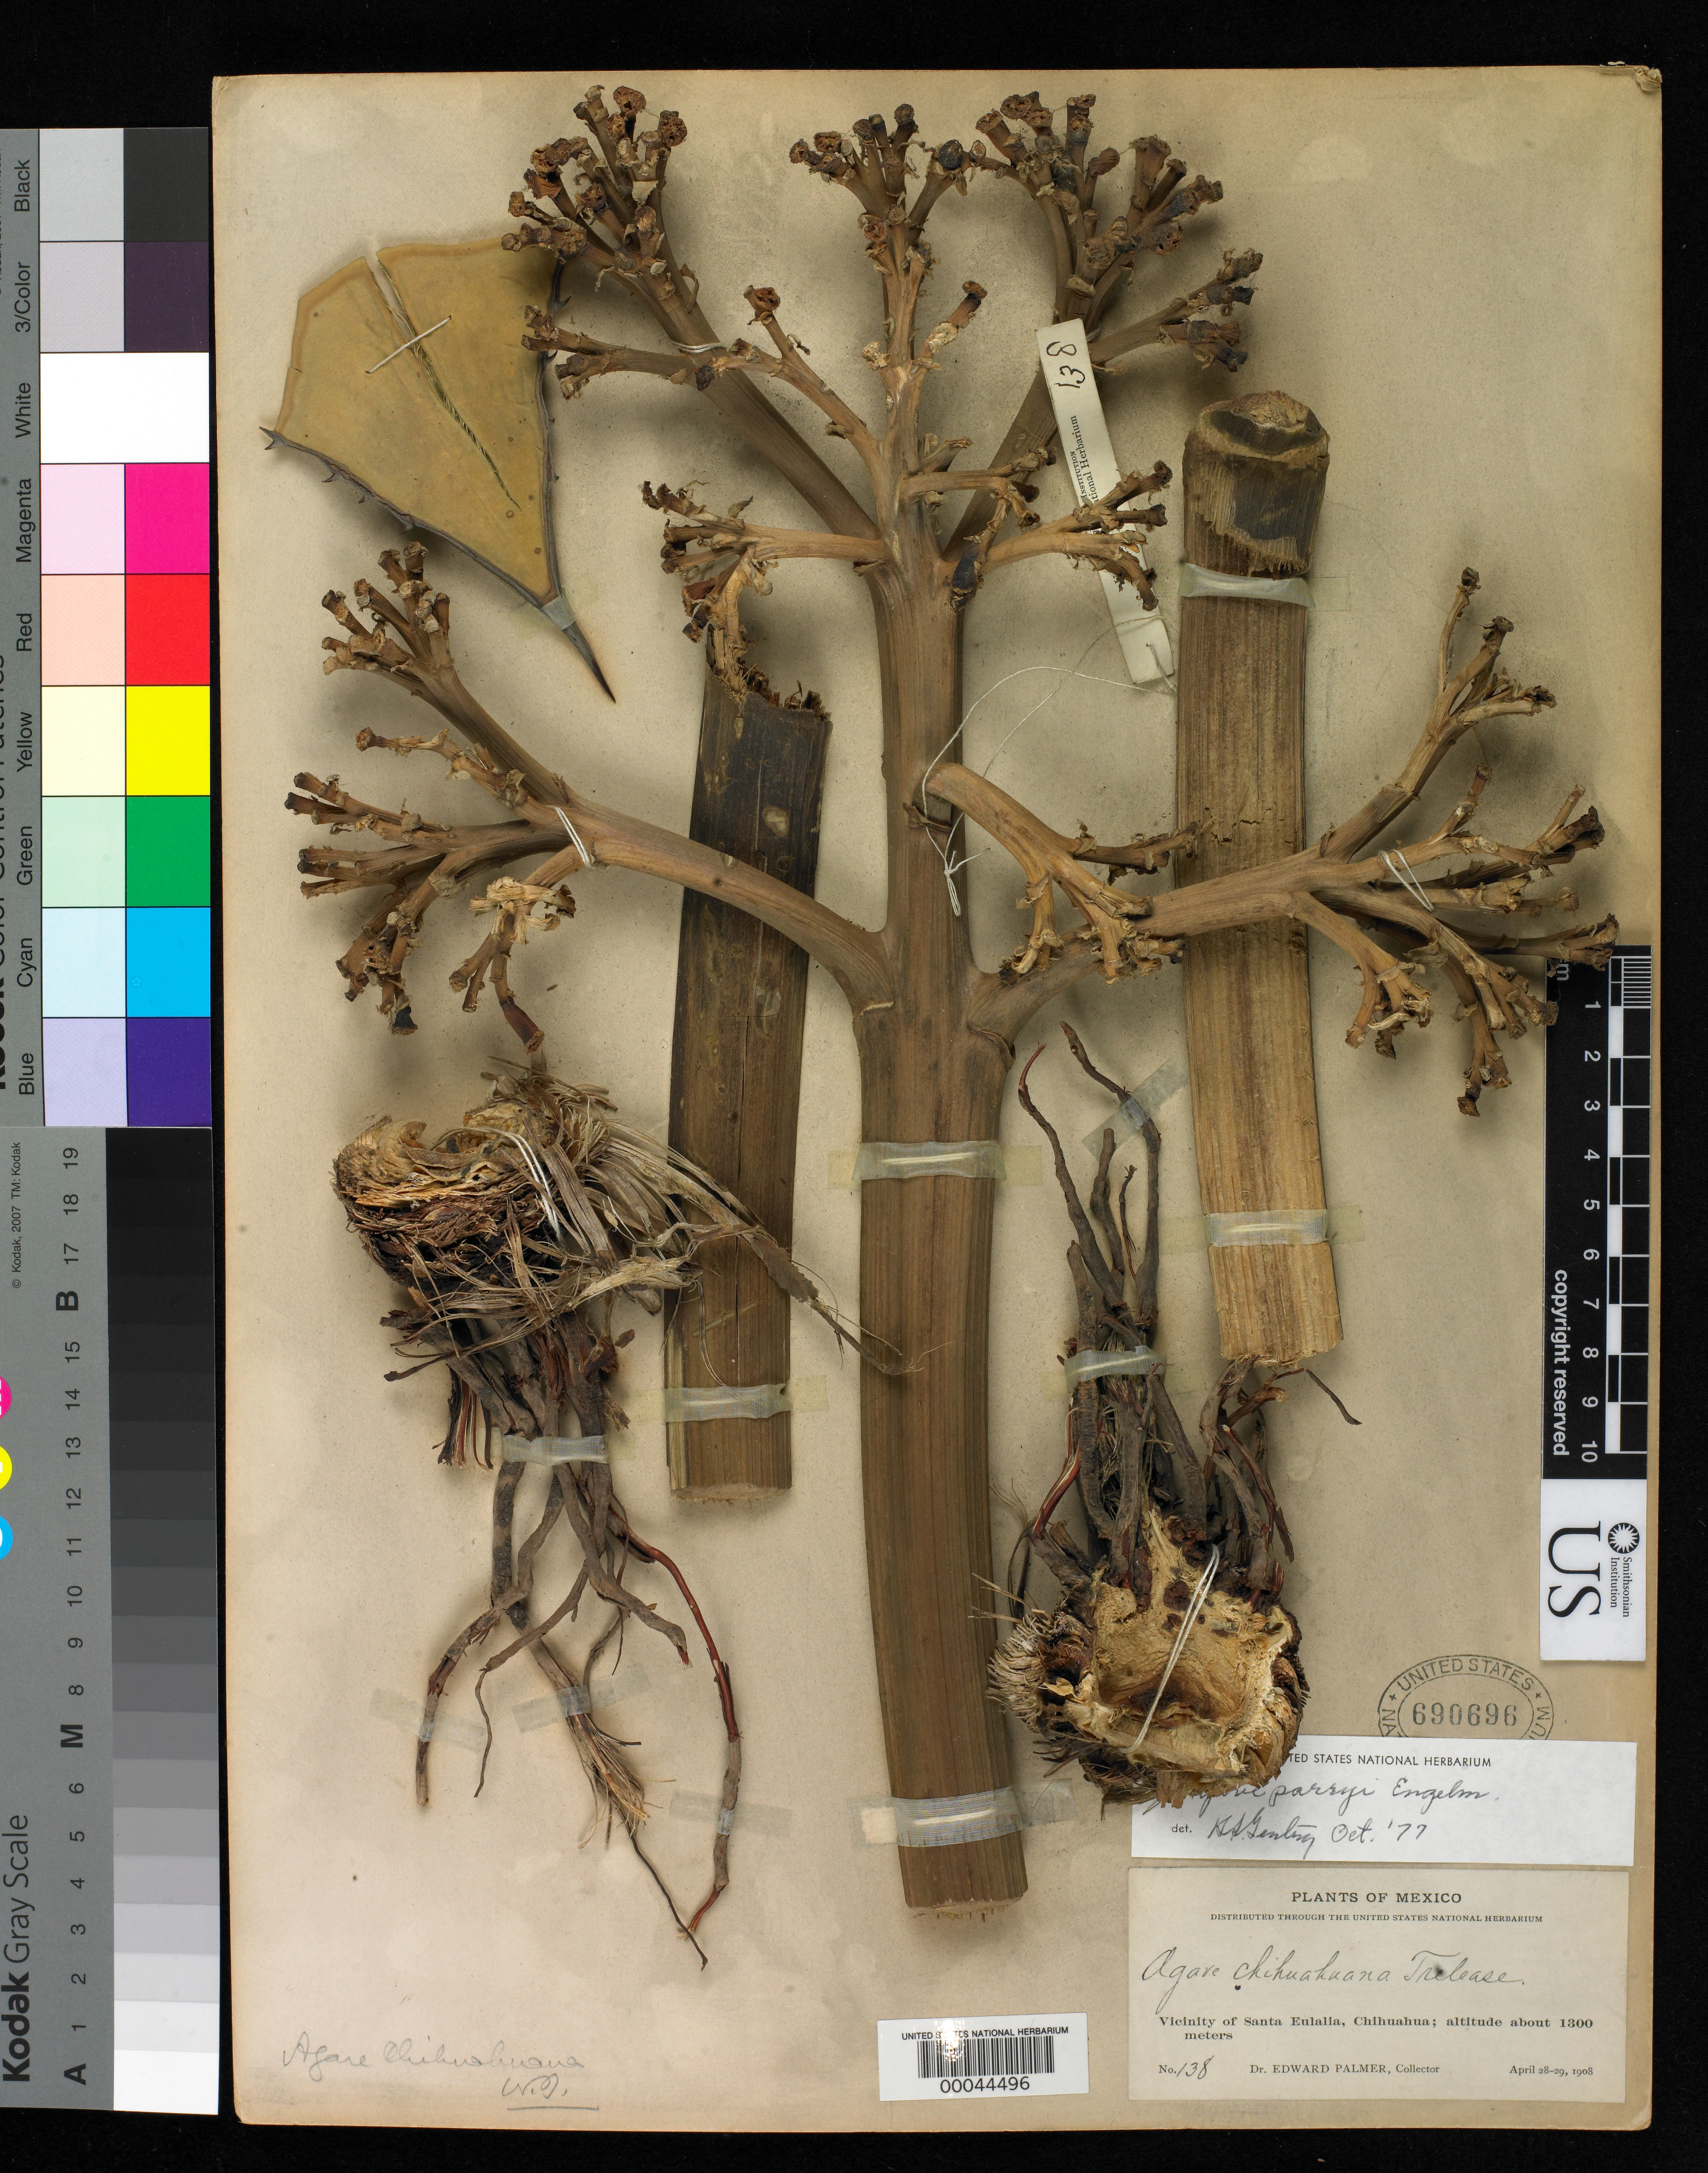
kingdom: Plantae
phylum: Tracheophyta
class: Liliopsida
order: Asparagales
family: Asparagaceae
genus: Agave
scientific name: Agave parryi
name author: Engelm.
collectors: E. Palmer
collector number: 138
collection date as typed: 28 Apr 1908 to 29 Apr 1908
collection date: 1908-04-28/1908-04-29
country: Mexico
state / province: Chihuahua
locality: Santa Eulalia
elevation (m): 1300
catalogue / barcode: US 690696